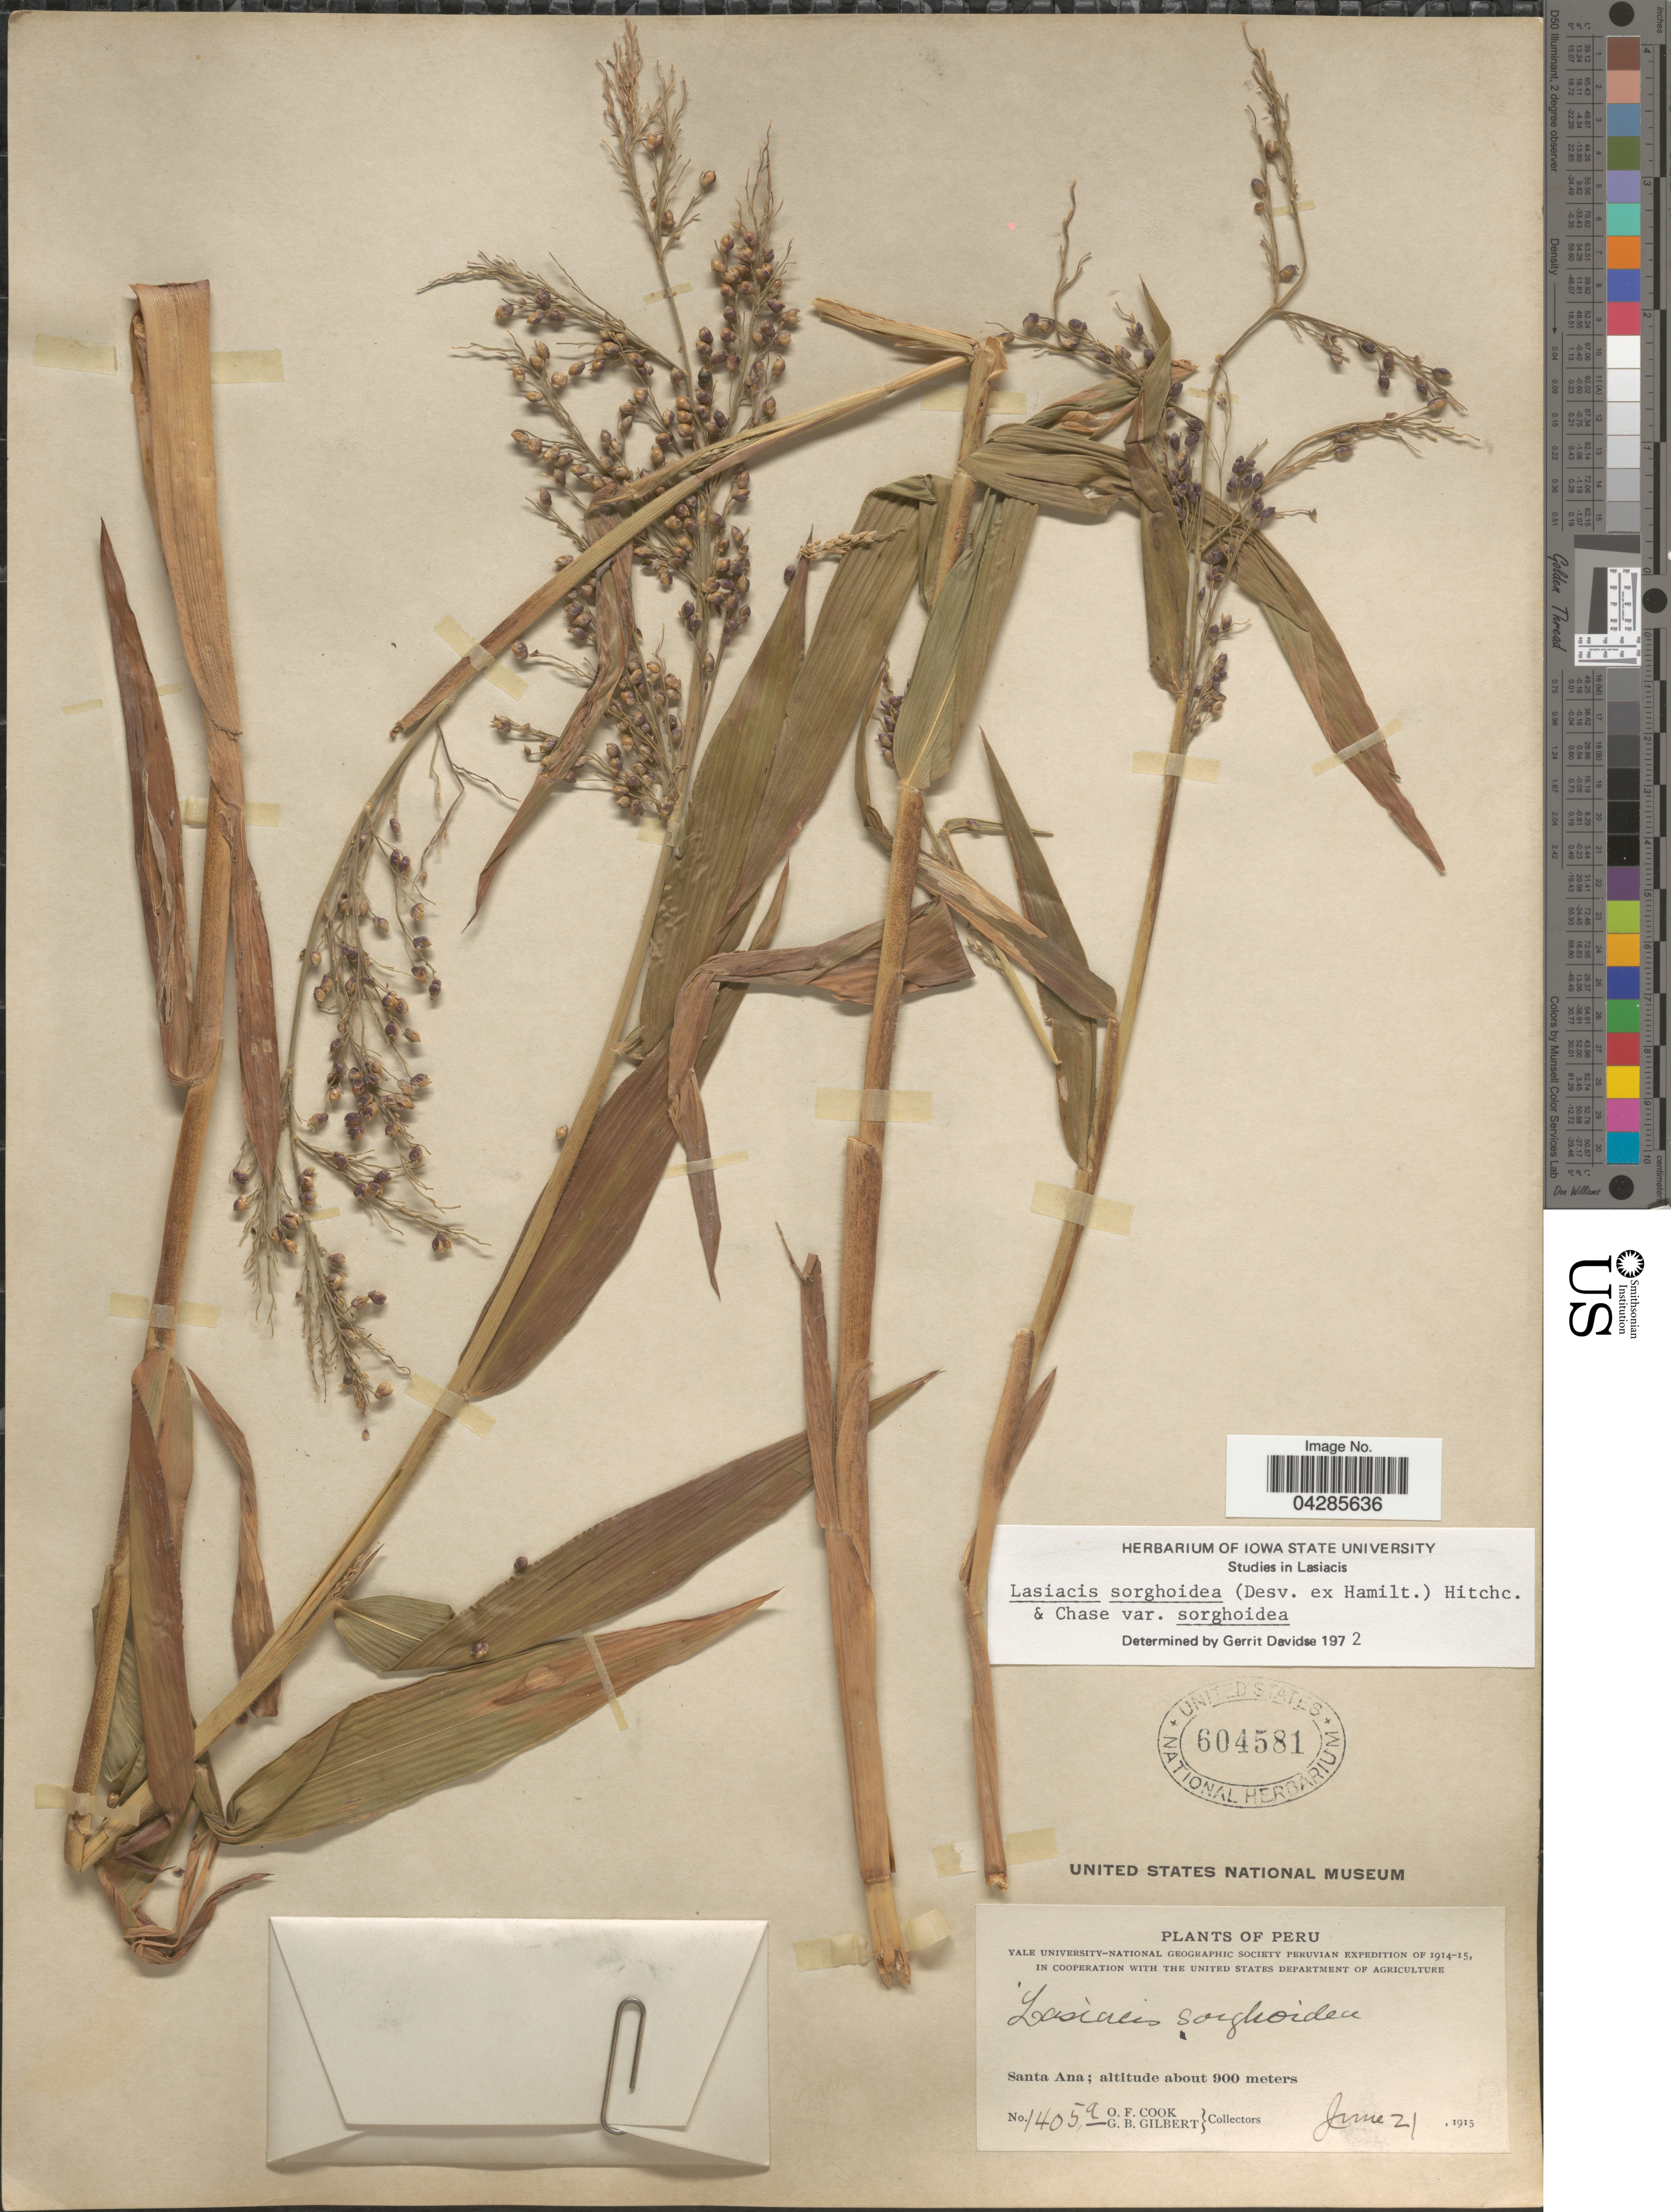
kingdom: Plantae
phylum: Tracheophyta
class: Liliopsida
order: Poales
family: Poaceae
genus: Lasiacis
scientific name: Lasiacis sorghoidea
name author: (Desv. ex Ham.) Hitchc. & Chase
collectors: O. F. Cook & G. B. Gilbert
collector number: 1405a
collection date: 1915-06-21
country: Peru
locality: Yale University-National Geographic Society Peruvian Expedition of 1914-15. Santa Ana.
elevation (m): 900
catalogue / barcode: US 604581